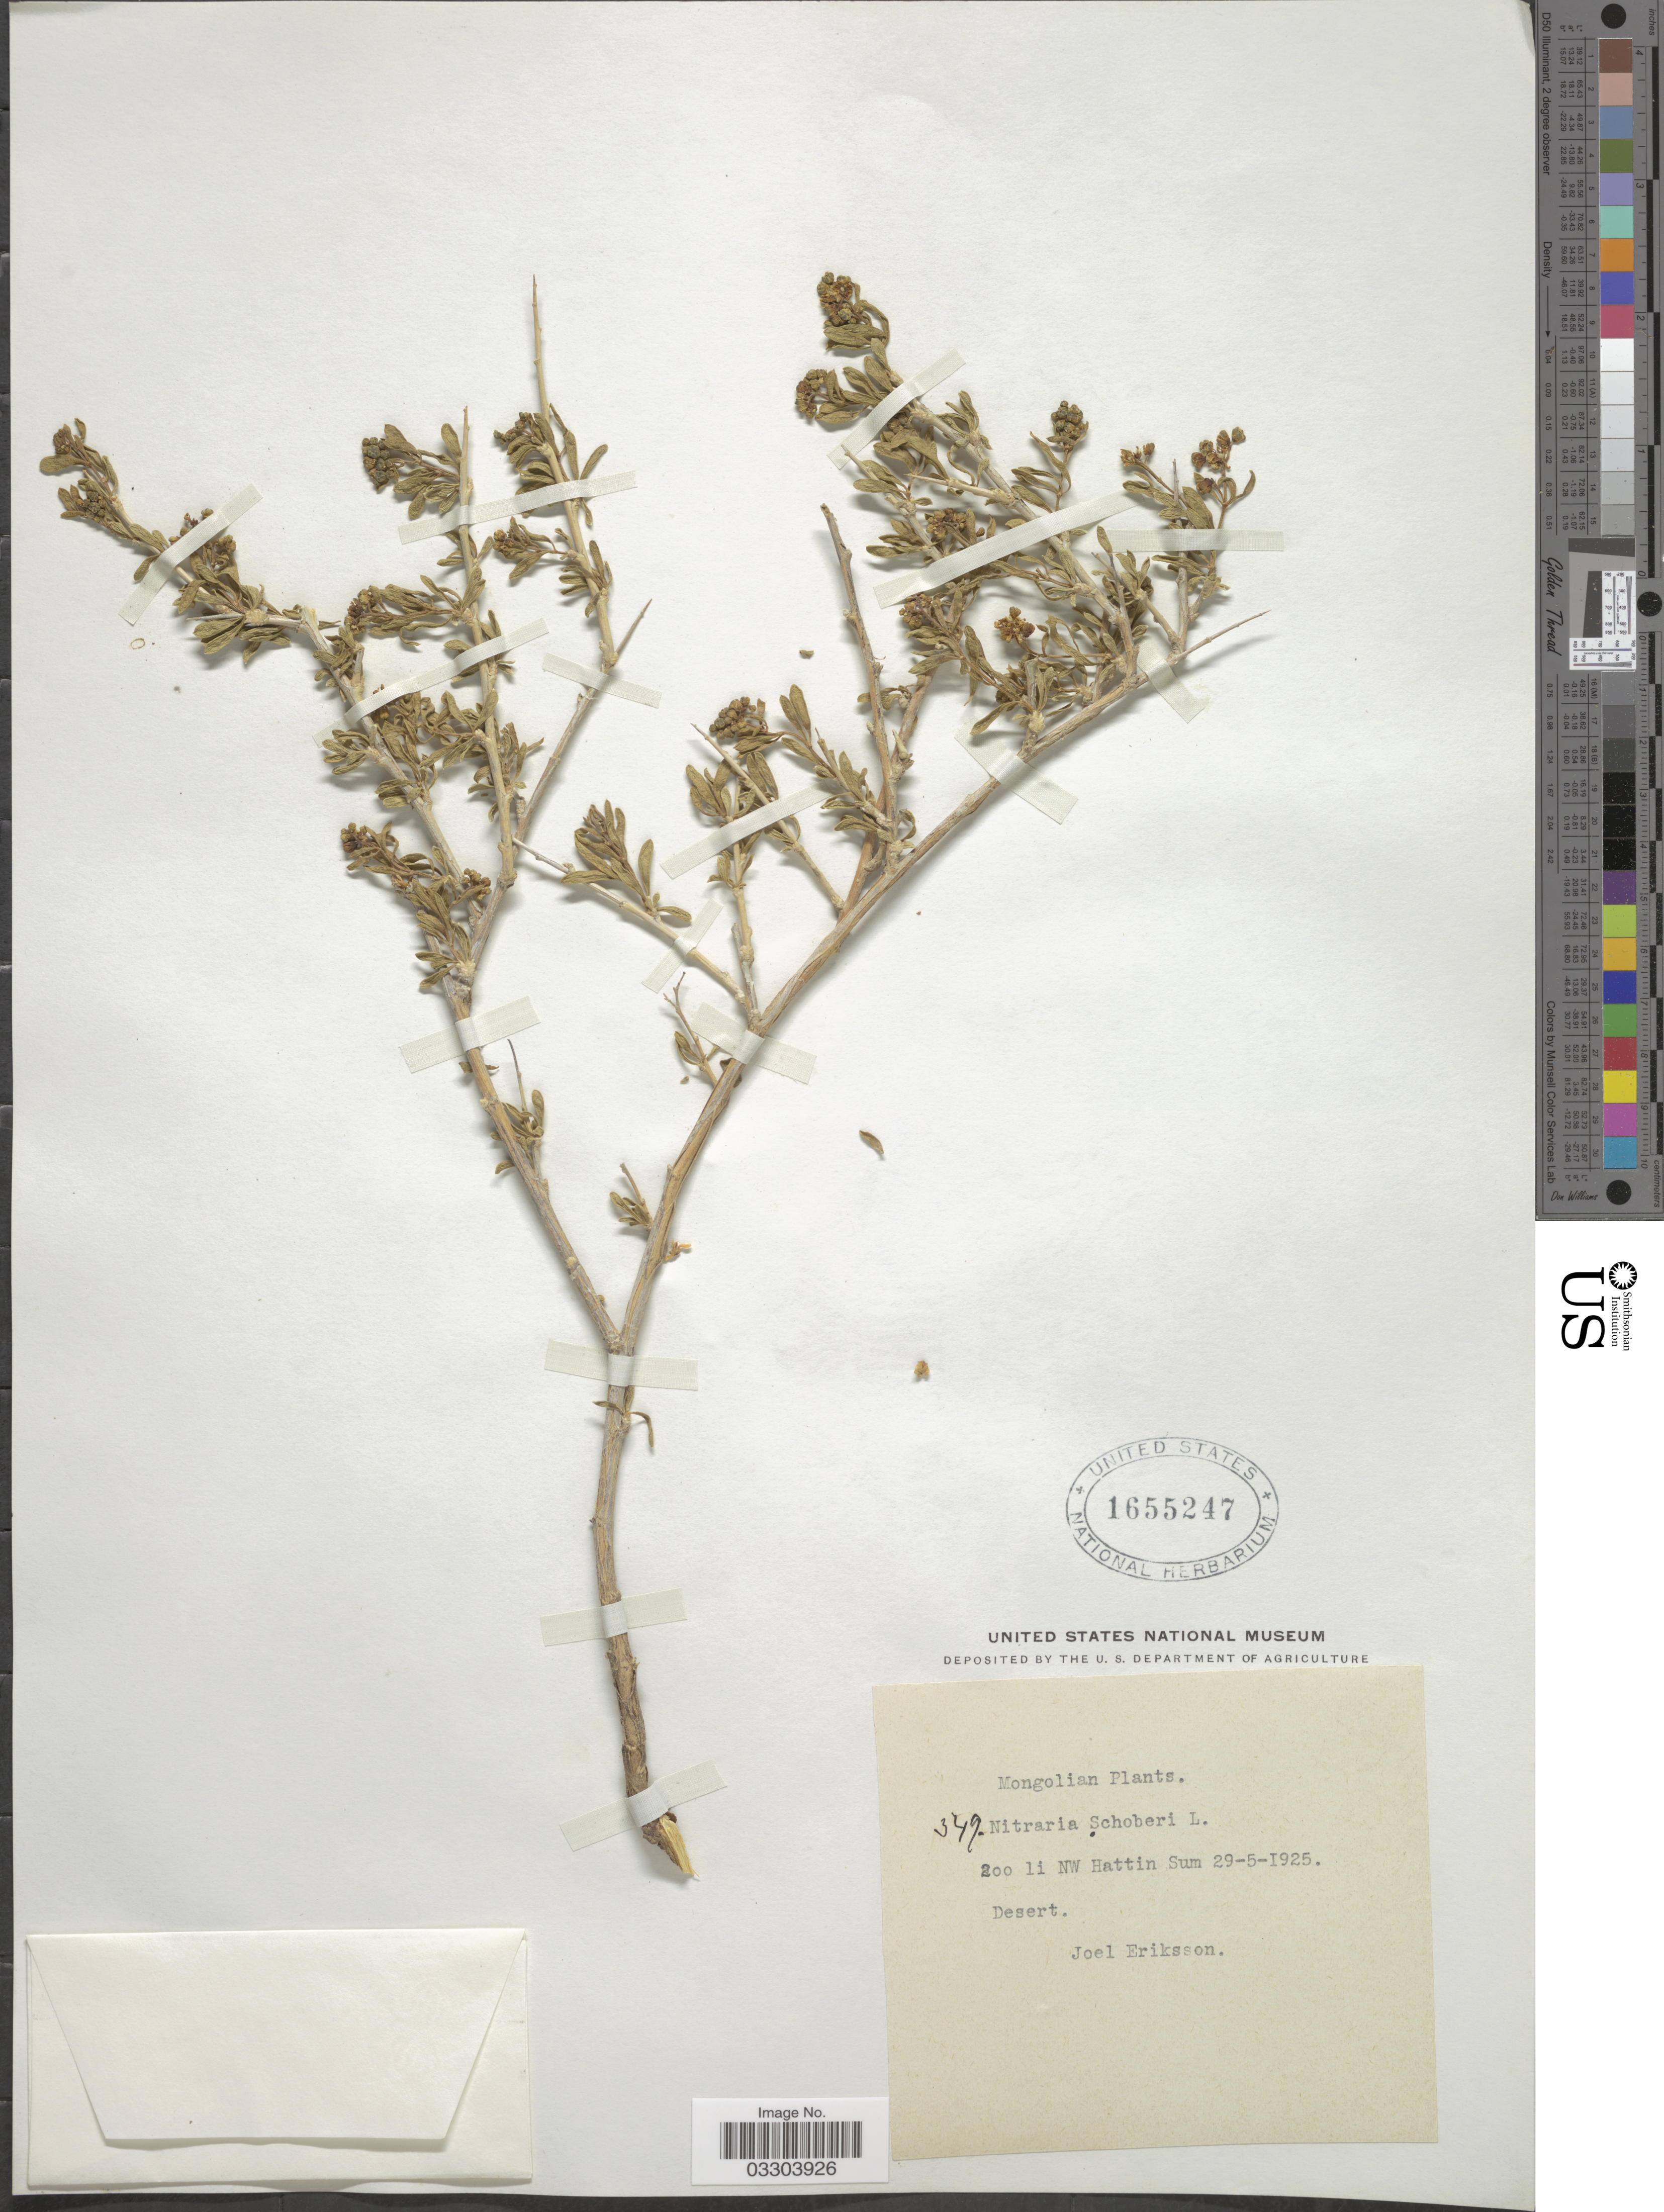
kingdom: Plantae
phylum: Tracheophyta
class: Magnoliopsida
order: Sapindales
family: Nitrariaceae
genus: Nitraria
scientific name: Nitraria schoberi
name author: L.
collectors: J. Eriksson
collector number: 349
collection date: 1925-05-29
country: Mongolia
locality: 200 li NW Hattin Sum.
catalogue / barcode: US 1655247